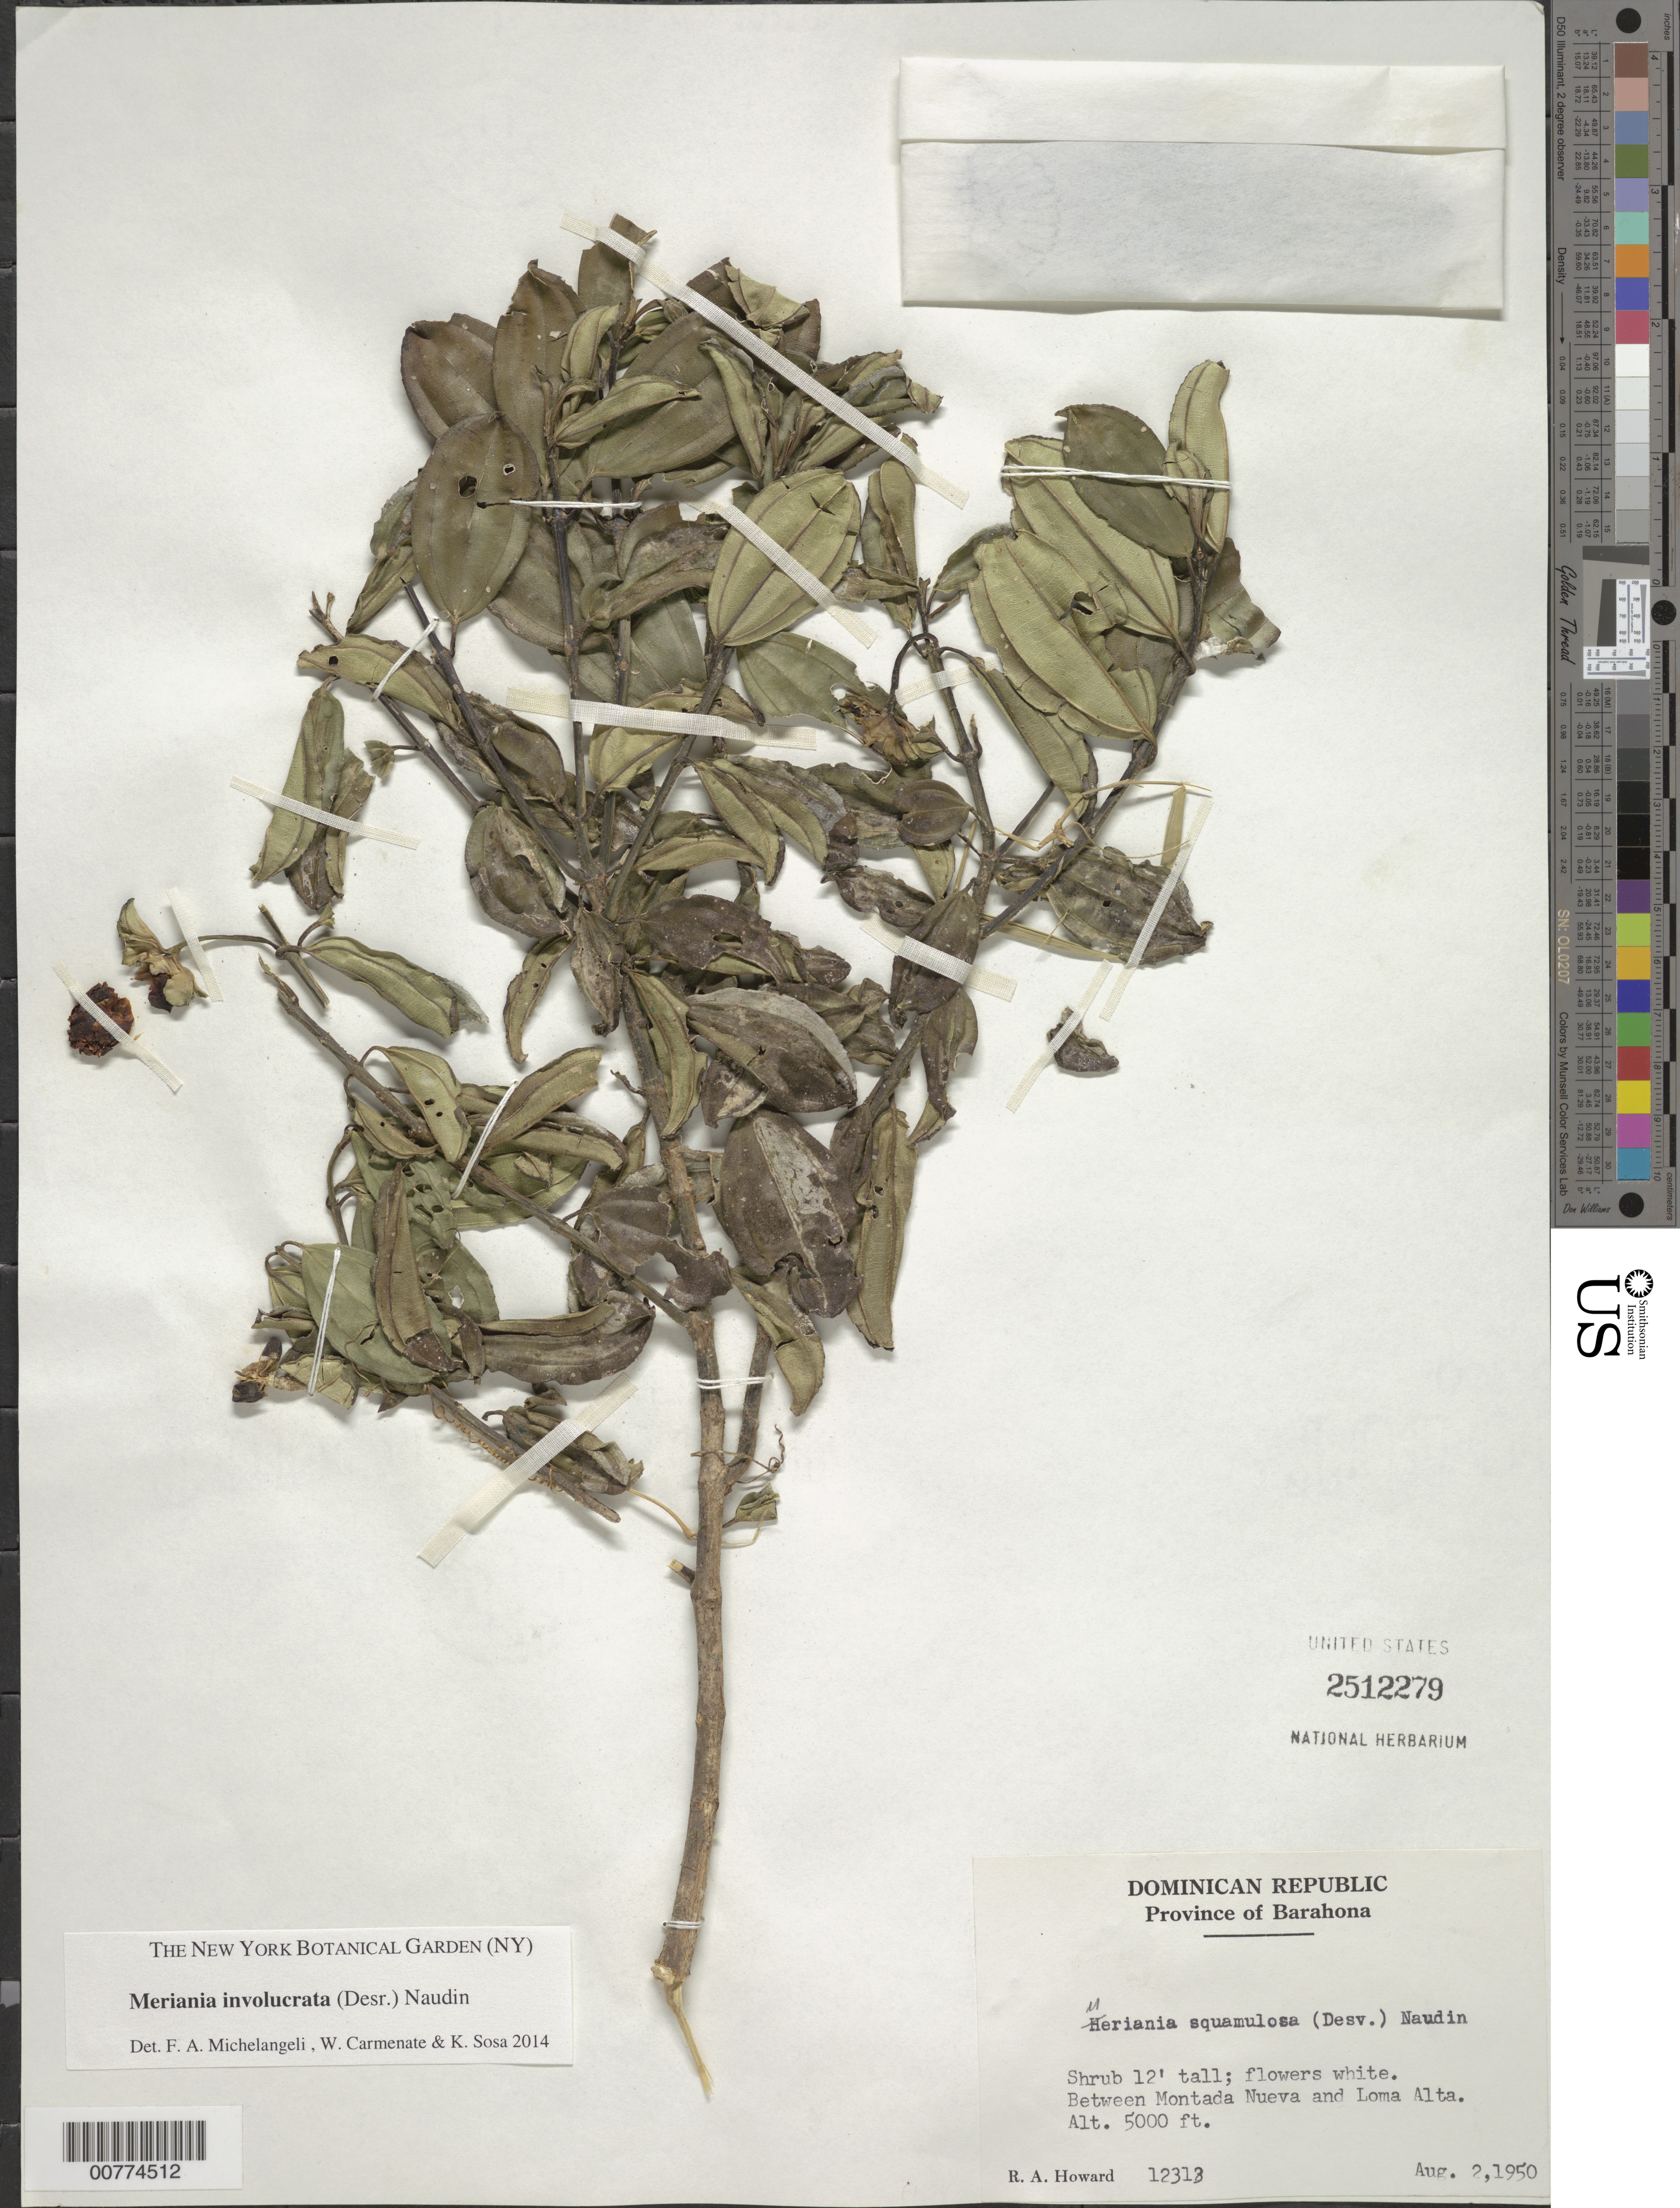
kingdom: Plantae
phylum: Tracheophyta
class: Magnoliopsida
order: Myrtales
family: Melastomataceae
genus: Meriania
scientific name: Meriania involucrata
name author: (Desr.) Naudin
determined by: Michelangeli, F. A.; Carmenate, W.; Sosa, K.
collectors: R. A. Howard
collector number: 12313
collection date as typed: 02 Aug 1950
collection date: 1950-08-02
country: Dominican Republic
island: Hispaniola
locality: Between Montada Nueva and Loma Alta.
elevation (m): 1524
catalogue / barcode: US 2512279